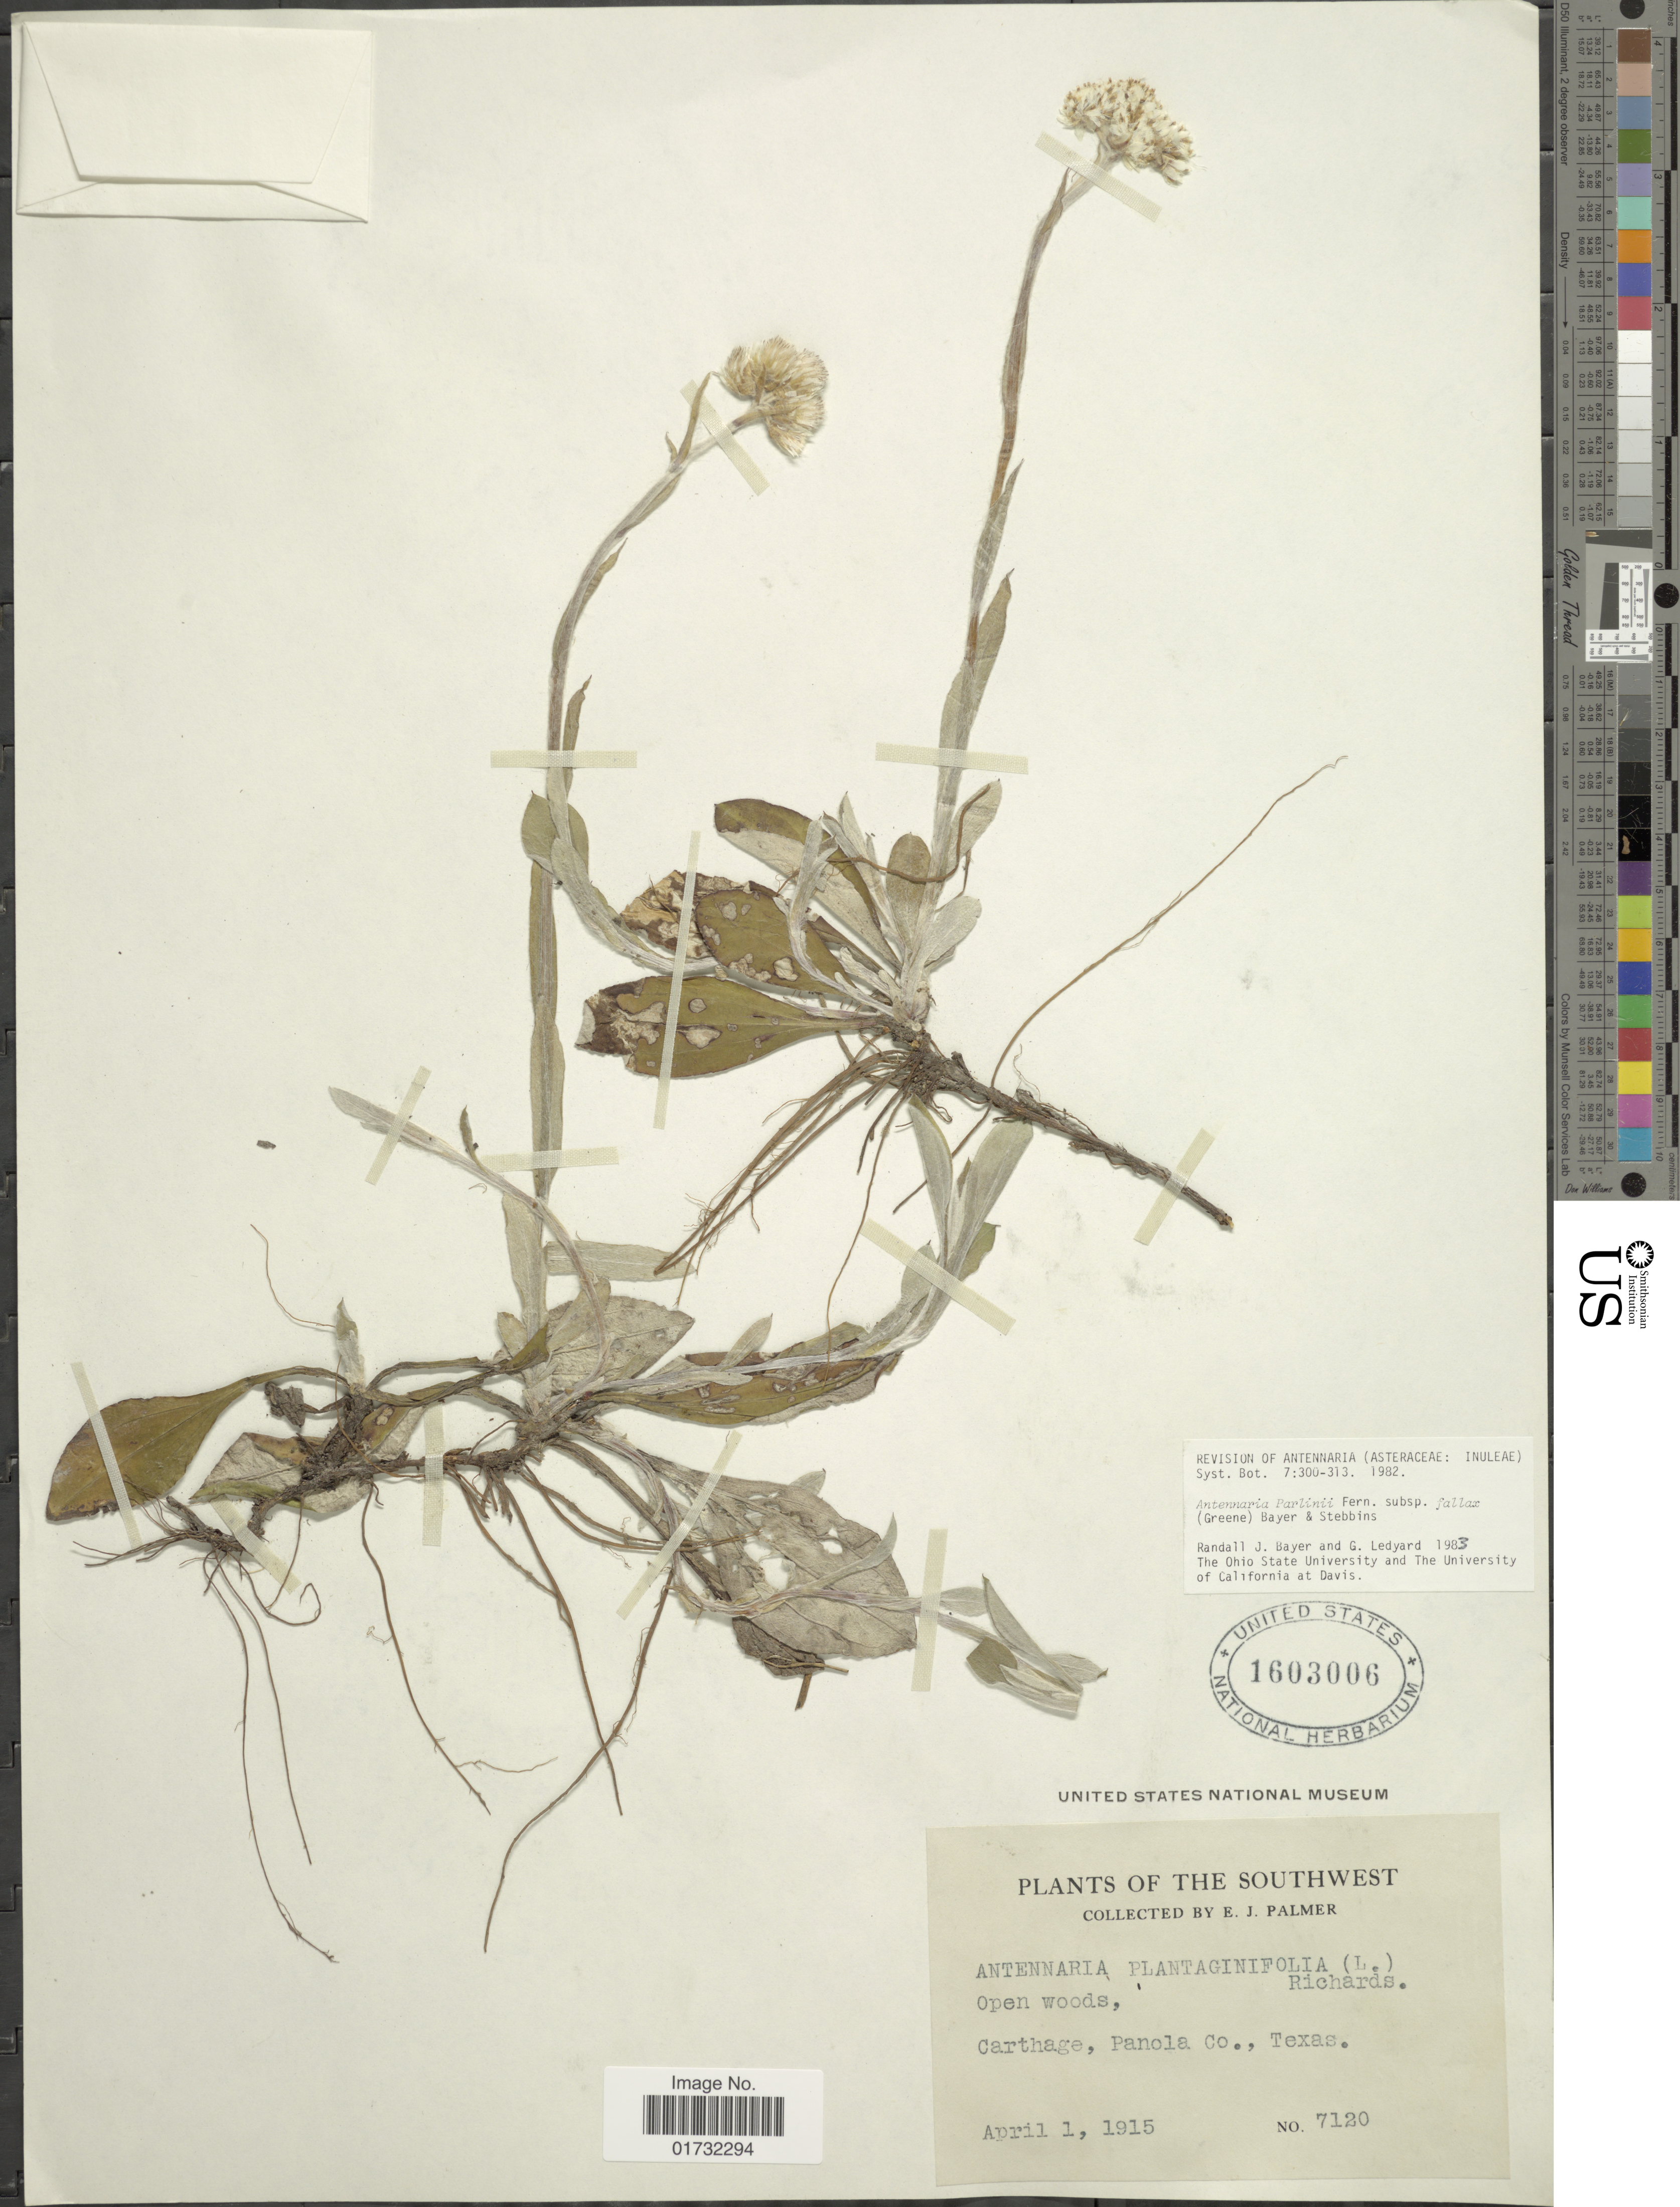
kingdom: Plantae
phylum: Tracheophyta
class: Magnoliopsida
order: Asterales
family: Asteraceae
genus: Antennaria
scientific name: Antennaria parlinii subsp. fallax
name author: (Greene) R.J. Bayer & Stebbins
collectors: E. J. Palmer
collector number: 7120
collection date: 1915-04-01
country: United States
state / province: Texas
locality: Southwest. Carthage, Panola Co.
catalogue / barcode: US 1603006